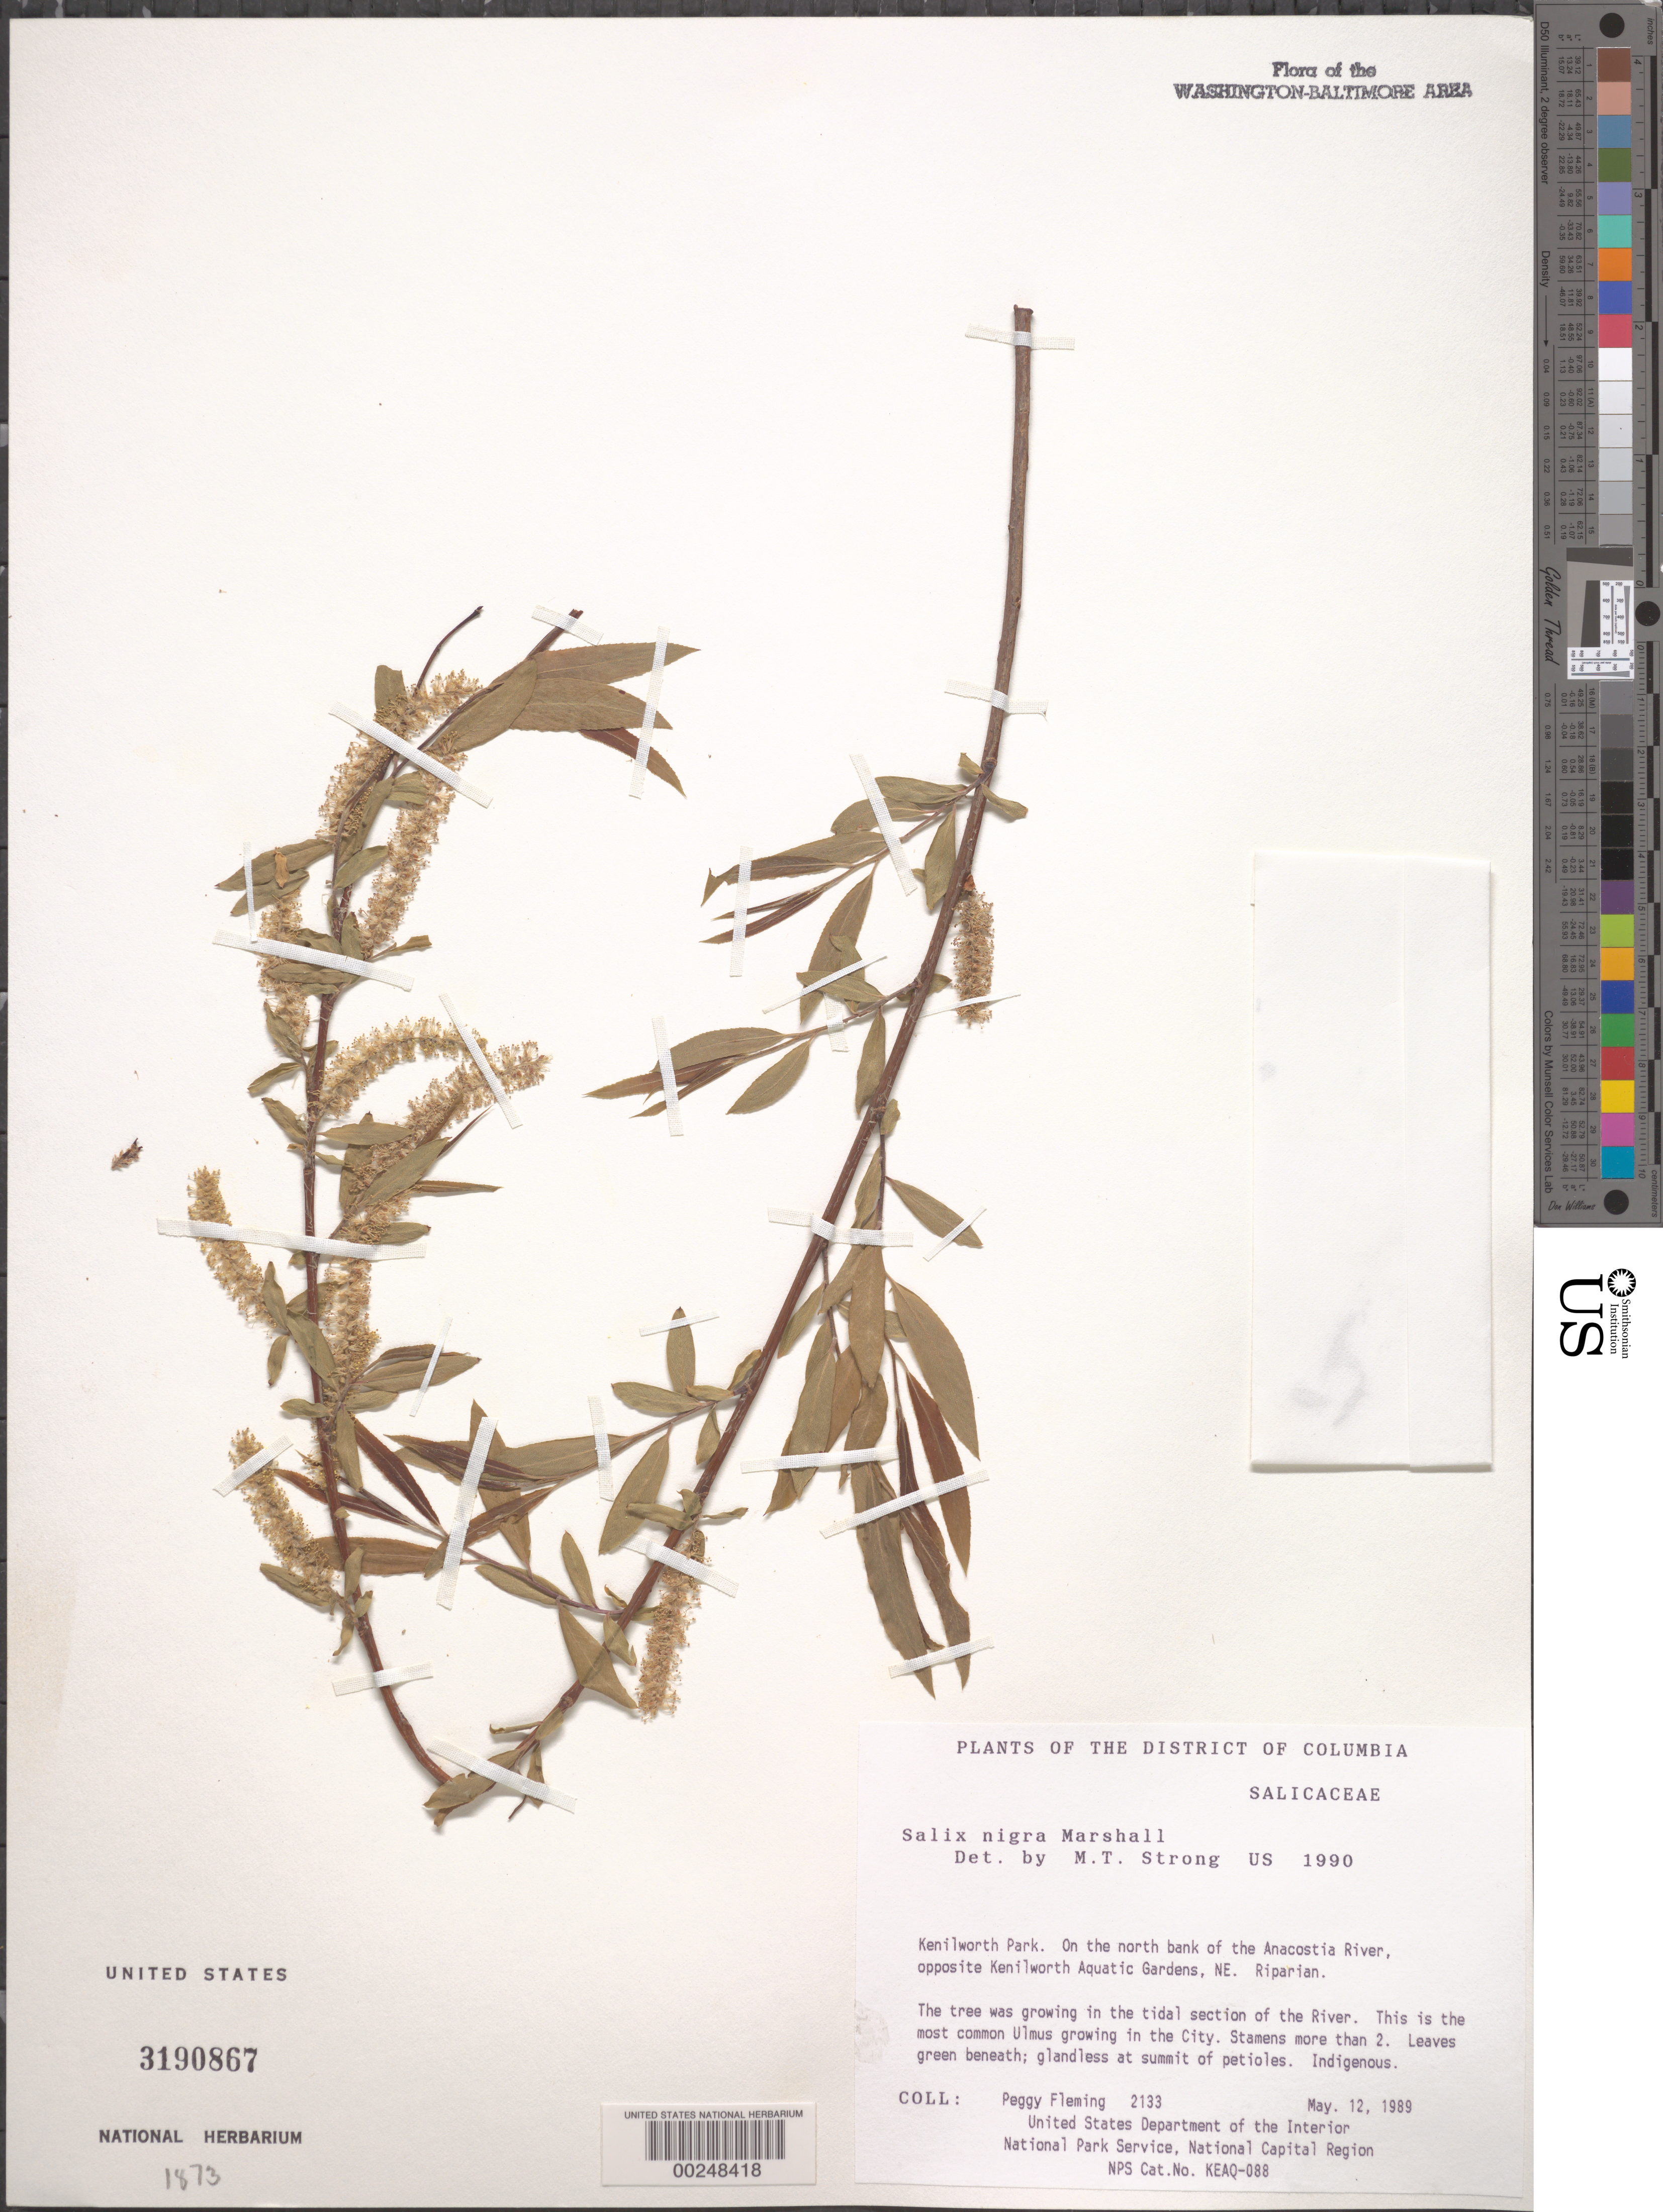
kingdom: Plantae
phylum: Tracheophyta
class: Magnoliopsida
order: Malpighiales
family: Salicaceae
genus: Salix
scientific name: Salix nigra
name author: Marshall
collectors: P. Fleming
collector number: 2133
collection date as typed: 12 May 1989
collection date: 1989-05-12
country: United States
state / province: District of Columbia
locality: Kenilworth Park, opposite Kenilworth Aquatic Gardens, and north of Anacostia River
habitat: Bank of river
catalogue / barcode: US 3190867